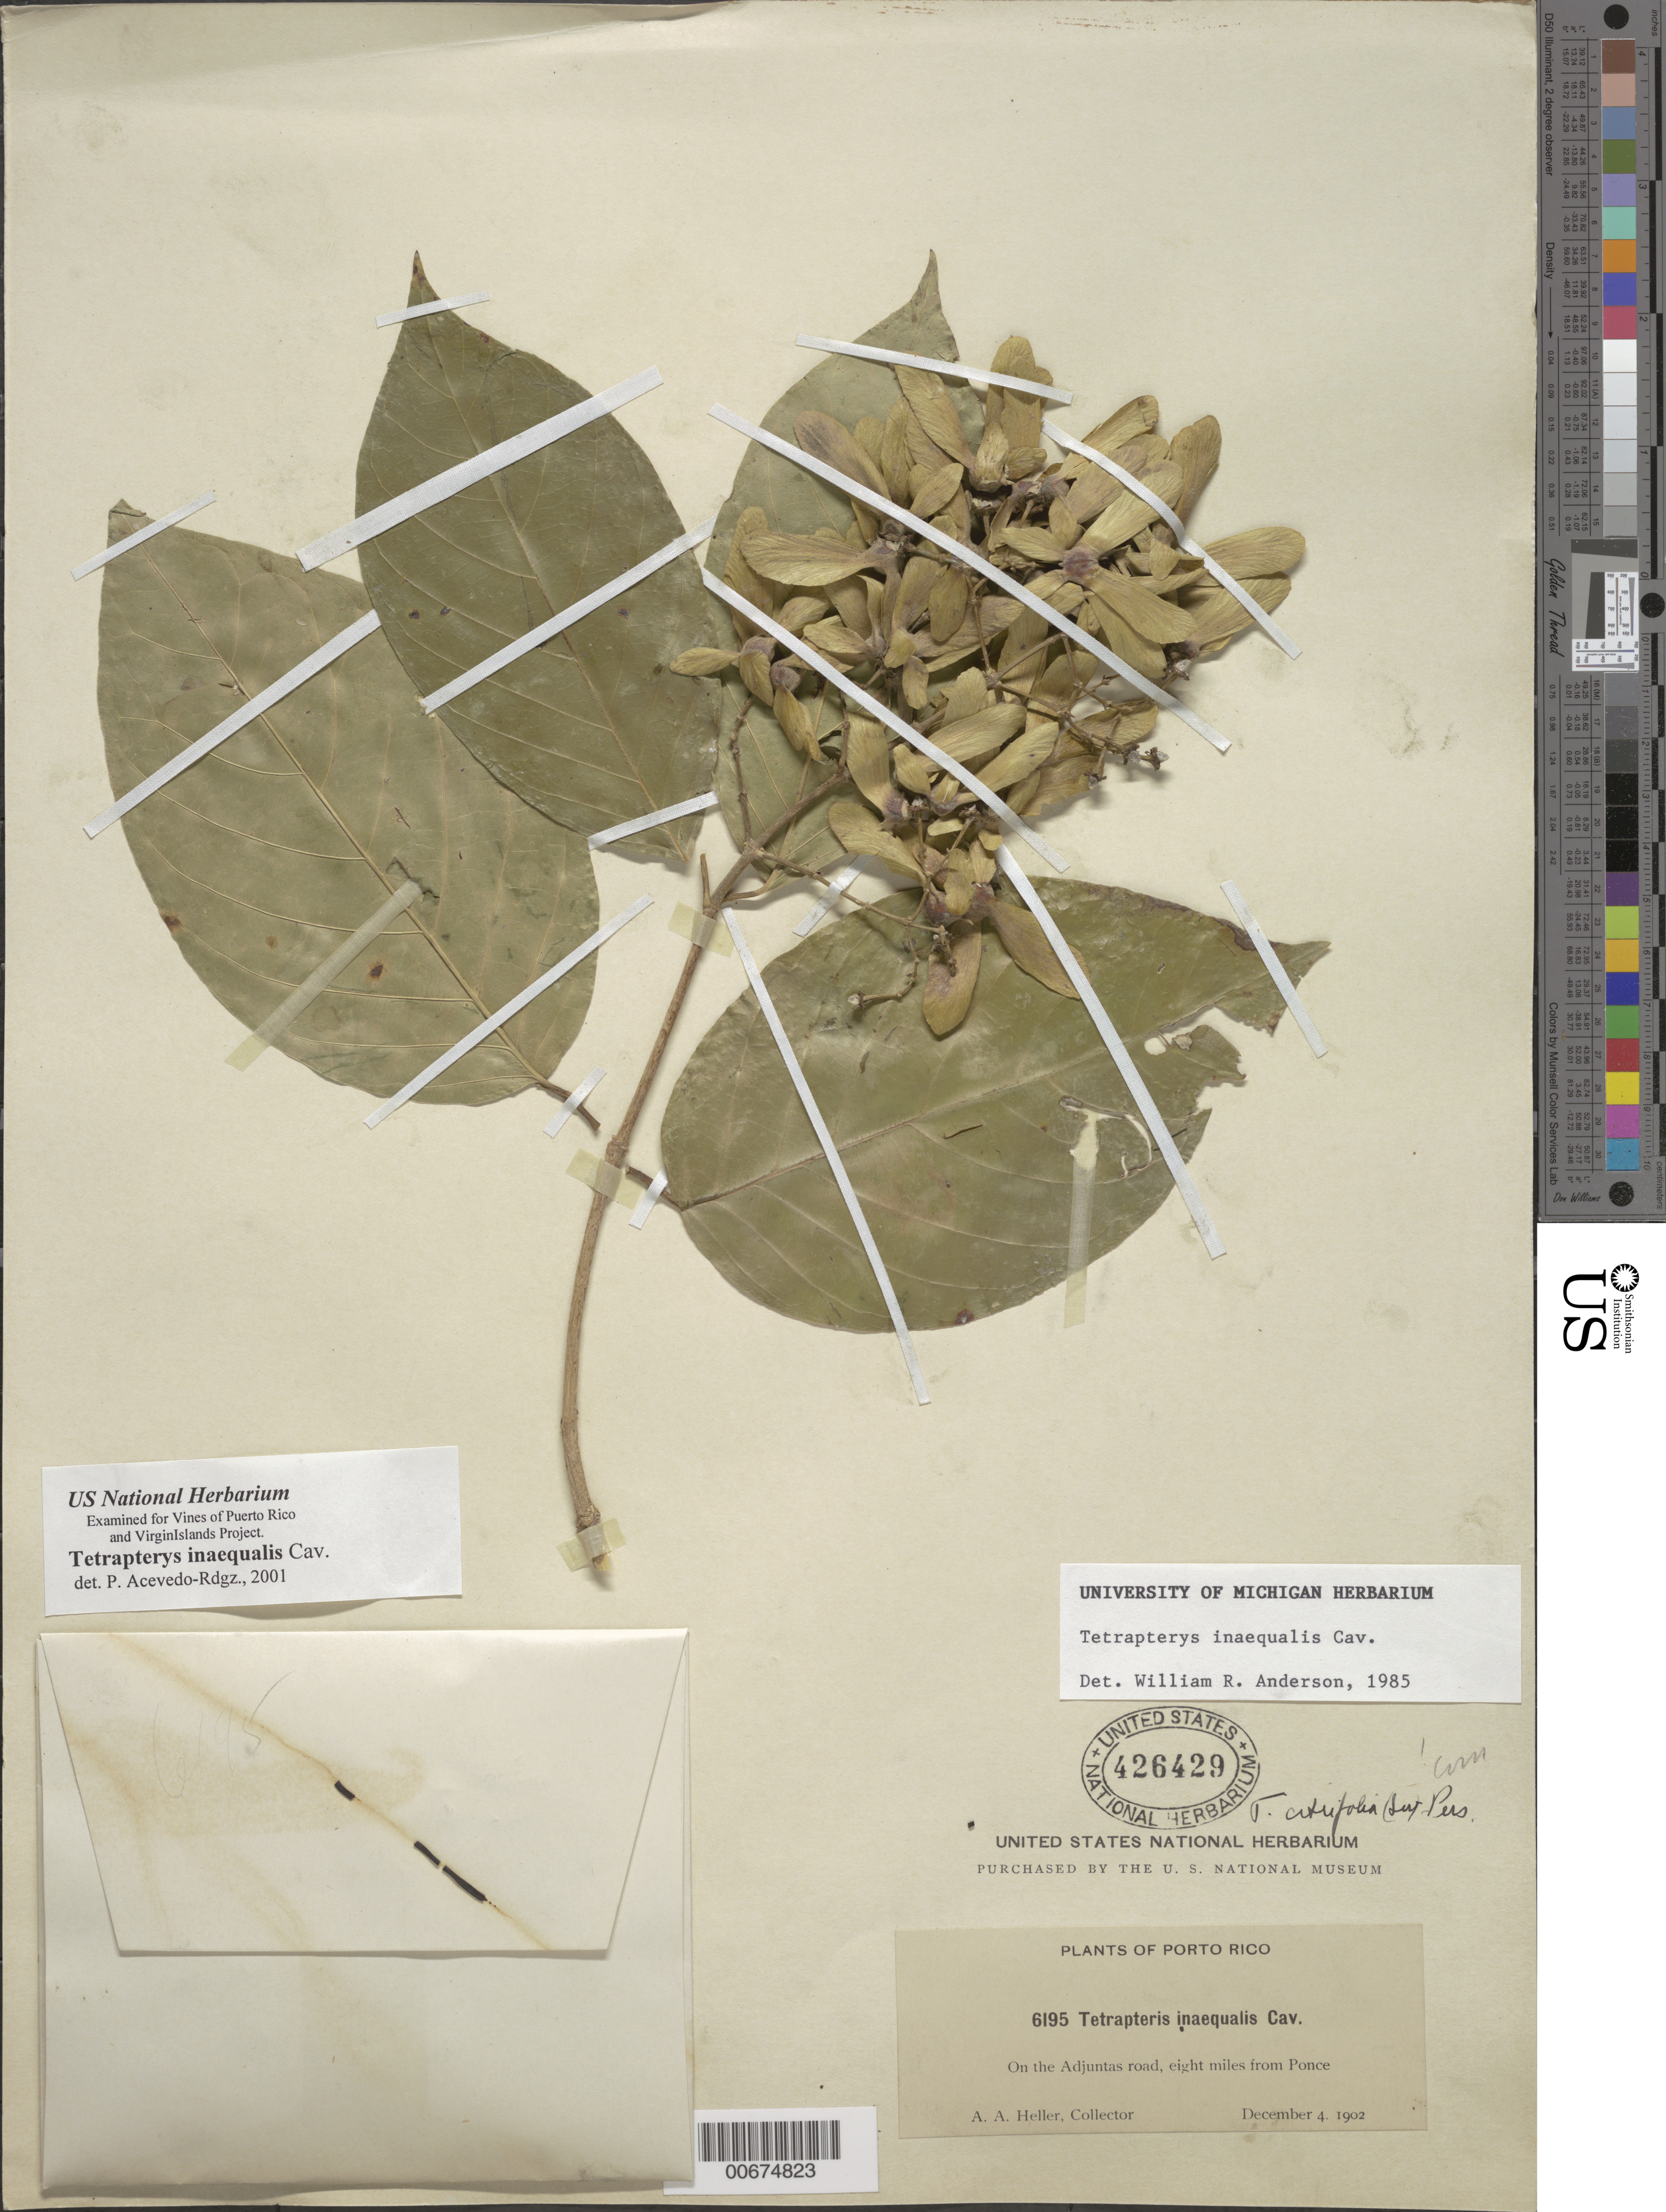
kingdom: Plantae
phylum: Tracheophyta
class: Magnoliopsida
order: Malpighiales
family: Malpighiaceae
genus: Tetrapterys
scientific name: Tetrapterys inaequalis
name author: Cav.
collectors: A. A. Heller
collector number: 6195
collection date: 1902-12-04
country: Puerto Rico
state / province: Ponce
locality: On the Adjuntas road, eight miles from Ponce.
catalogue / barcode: US 426429